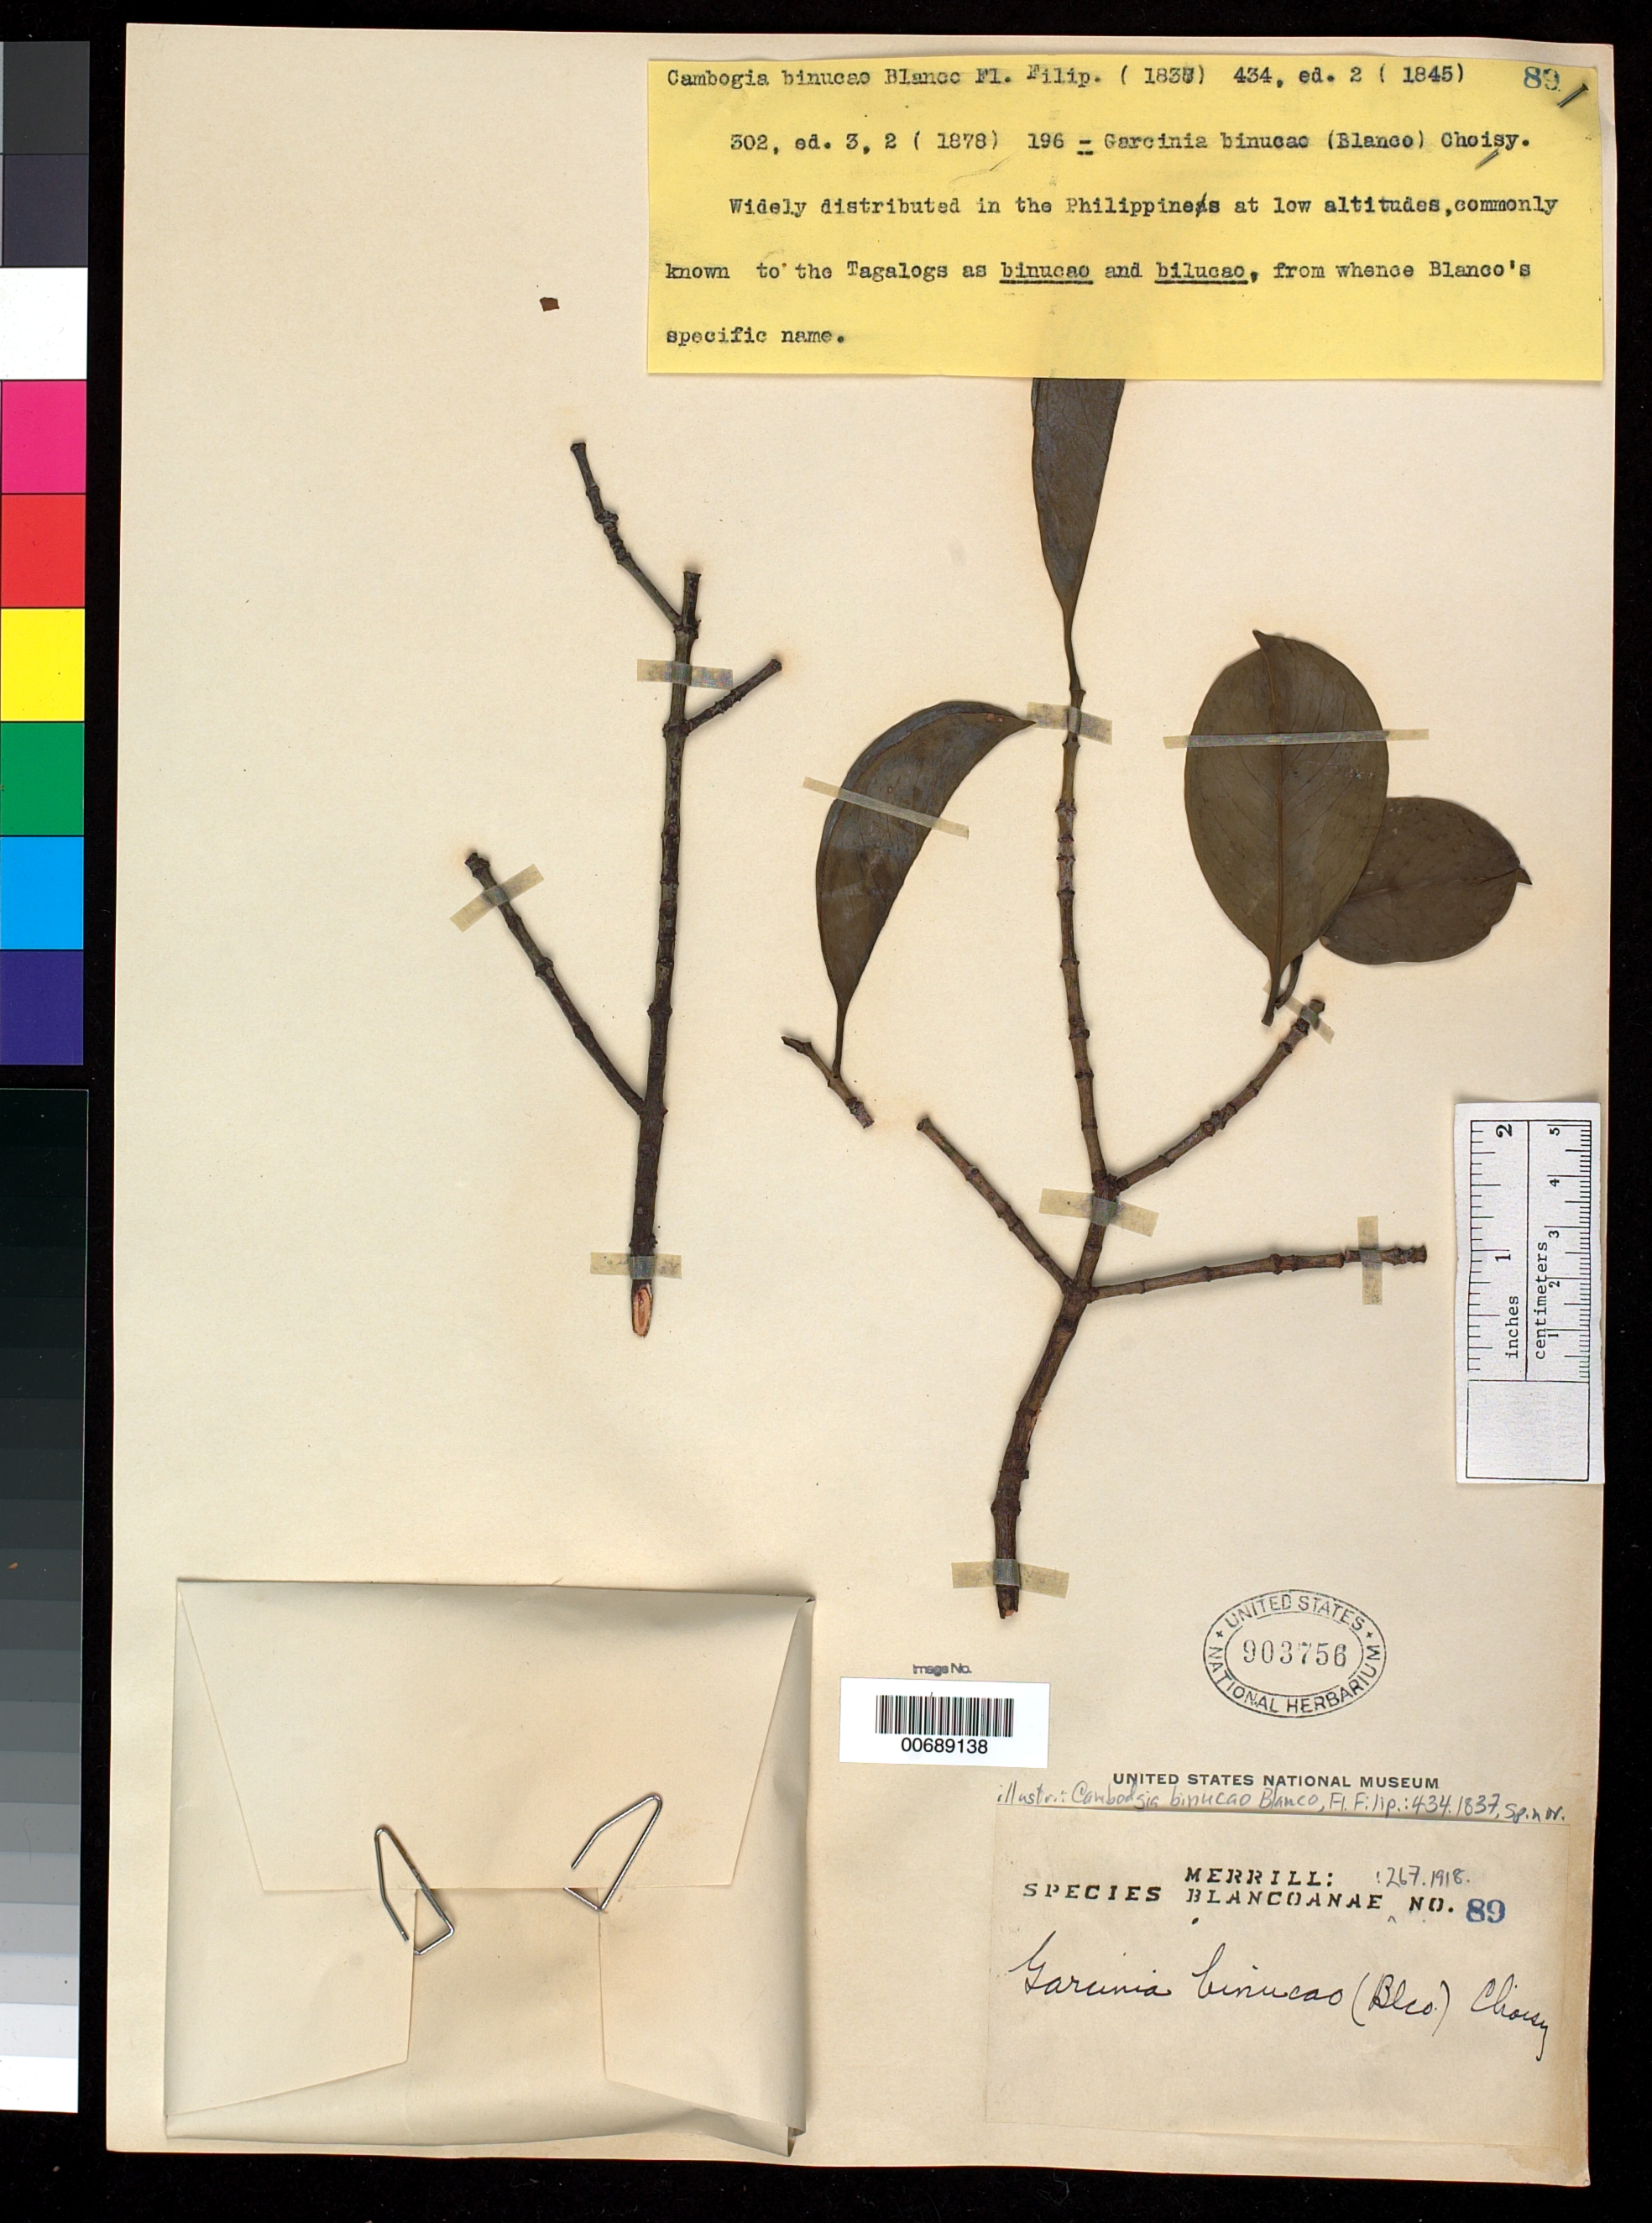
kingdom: Plantae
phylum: Tracheophyta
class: Magnoliopsida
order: Malpighiales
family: Clusiaceae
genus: Garcinia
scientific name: Garcinia binucao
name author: (Blanco) Choisy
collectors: E. D. Merrill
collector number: Sp. Blancoan. 0089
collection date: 1914-05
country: Philippines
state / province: Ilocos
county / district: Pangasinan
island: Luzon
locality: Umingan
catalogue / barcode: US 903756